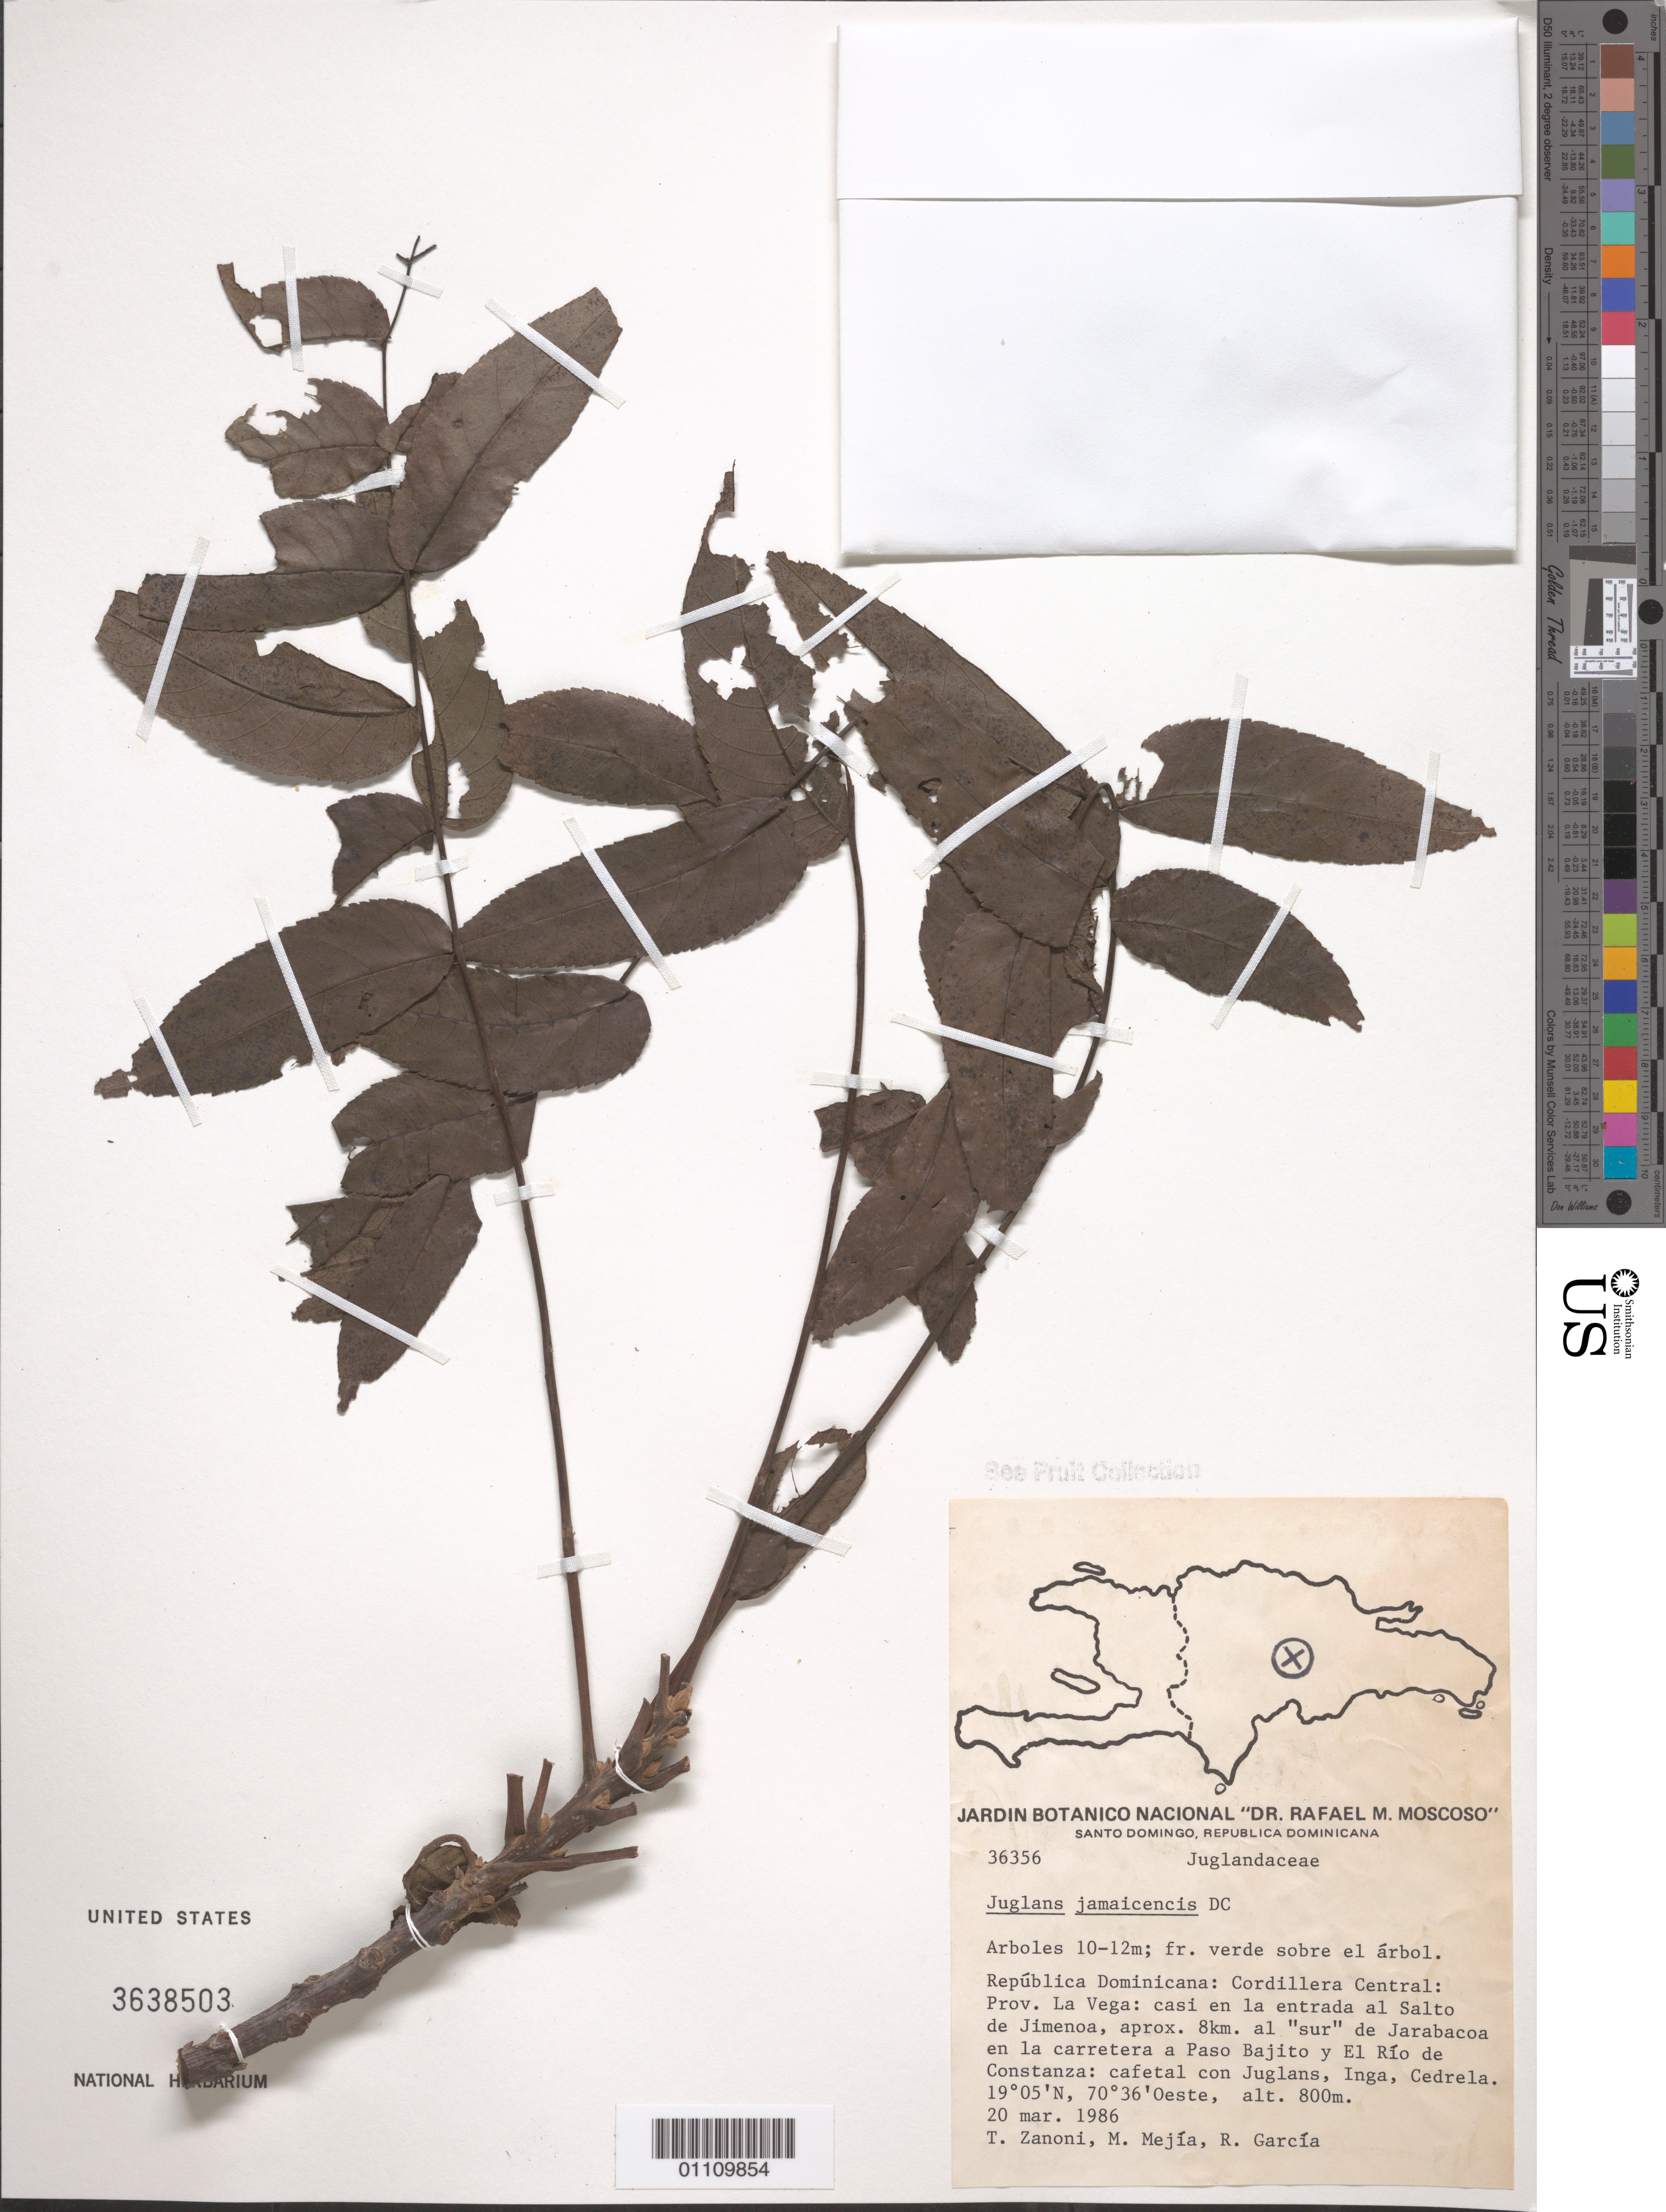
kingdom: Plantae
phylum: Tracheophyta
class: Magnoliopsida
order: Fagales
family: Juglandaceae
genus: Juglans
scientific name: Juglans jamaicensis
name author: C. DC.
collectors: T. A. Zanoni, M. Mejia & R. G. García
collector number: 36356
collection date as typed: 20 Mar 1986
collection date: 1986-03-20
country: Dominican Republic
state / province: La Vega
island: Hispaniola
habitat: Cafetal con Juglans, Inga, Cedrela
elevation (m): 800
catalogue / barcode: US 3638503